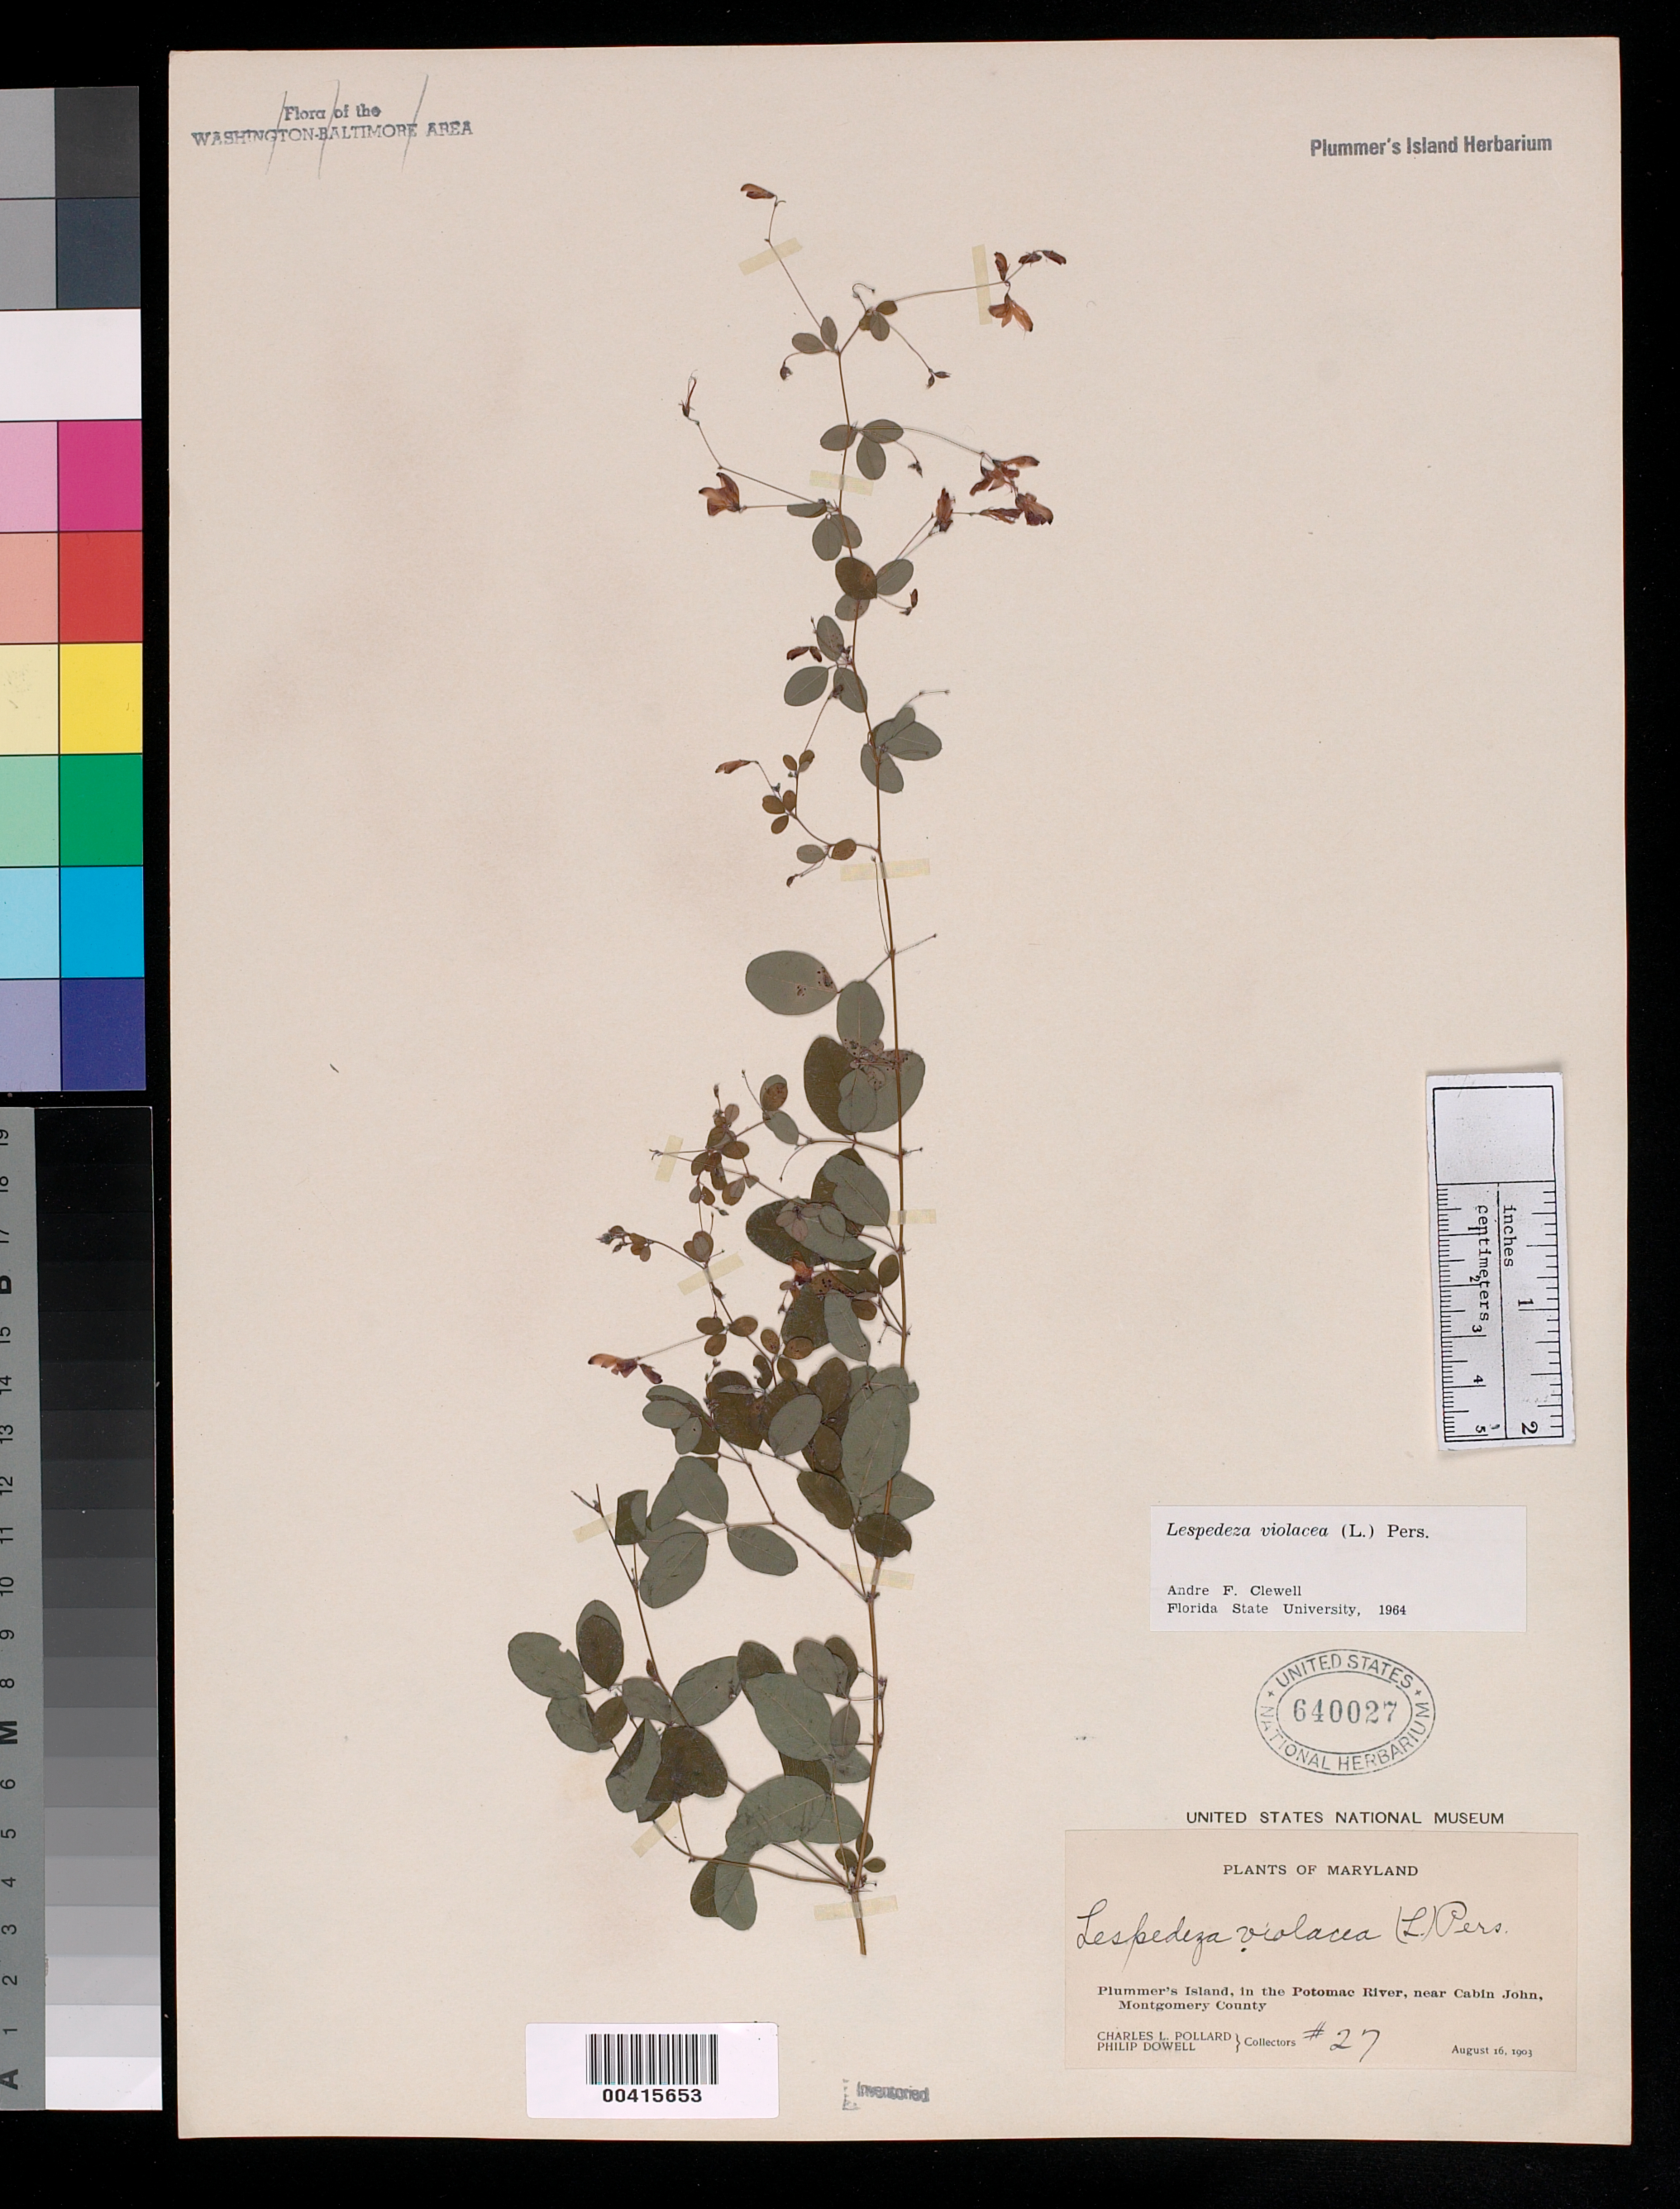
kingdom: Plantae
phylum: Tracheophyta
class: Magnoliopsida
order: Fabales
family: Fabaceae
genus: Lespedeza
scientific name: Lespedeza violacea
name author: (L.) Pers.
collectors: C. L. Pollard & P. Dowell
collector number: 27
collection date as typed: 16 Aug 1903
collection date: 1903-08-16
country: United States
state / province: Maryland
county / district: Montgomery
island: Plummers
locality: Plummer's Island C. & O. Canal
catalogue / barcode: US 640027